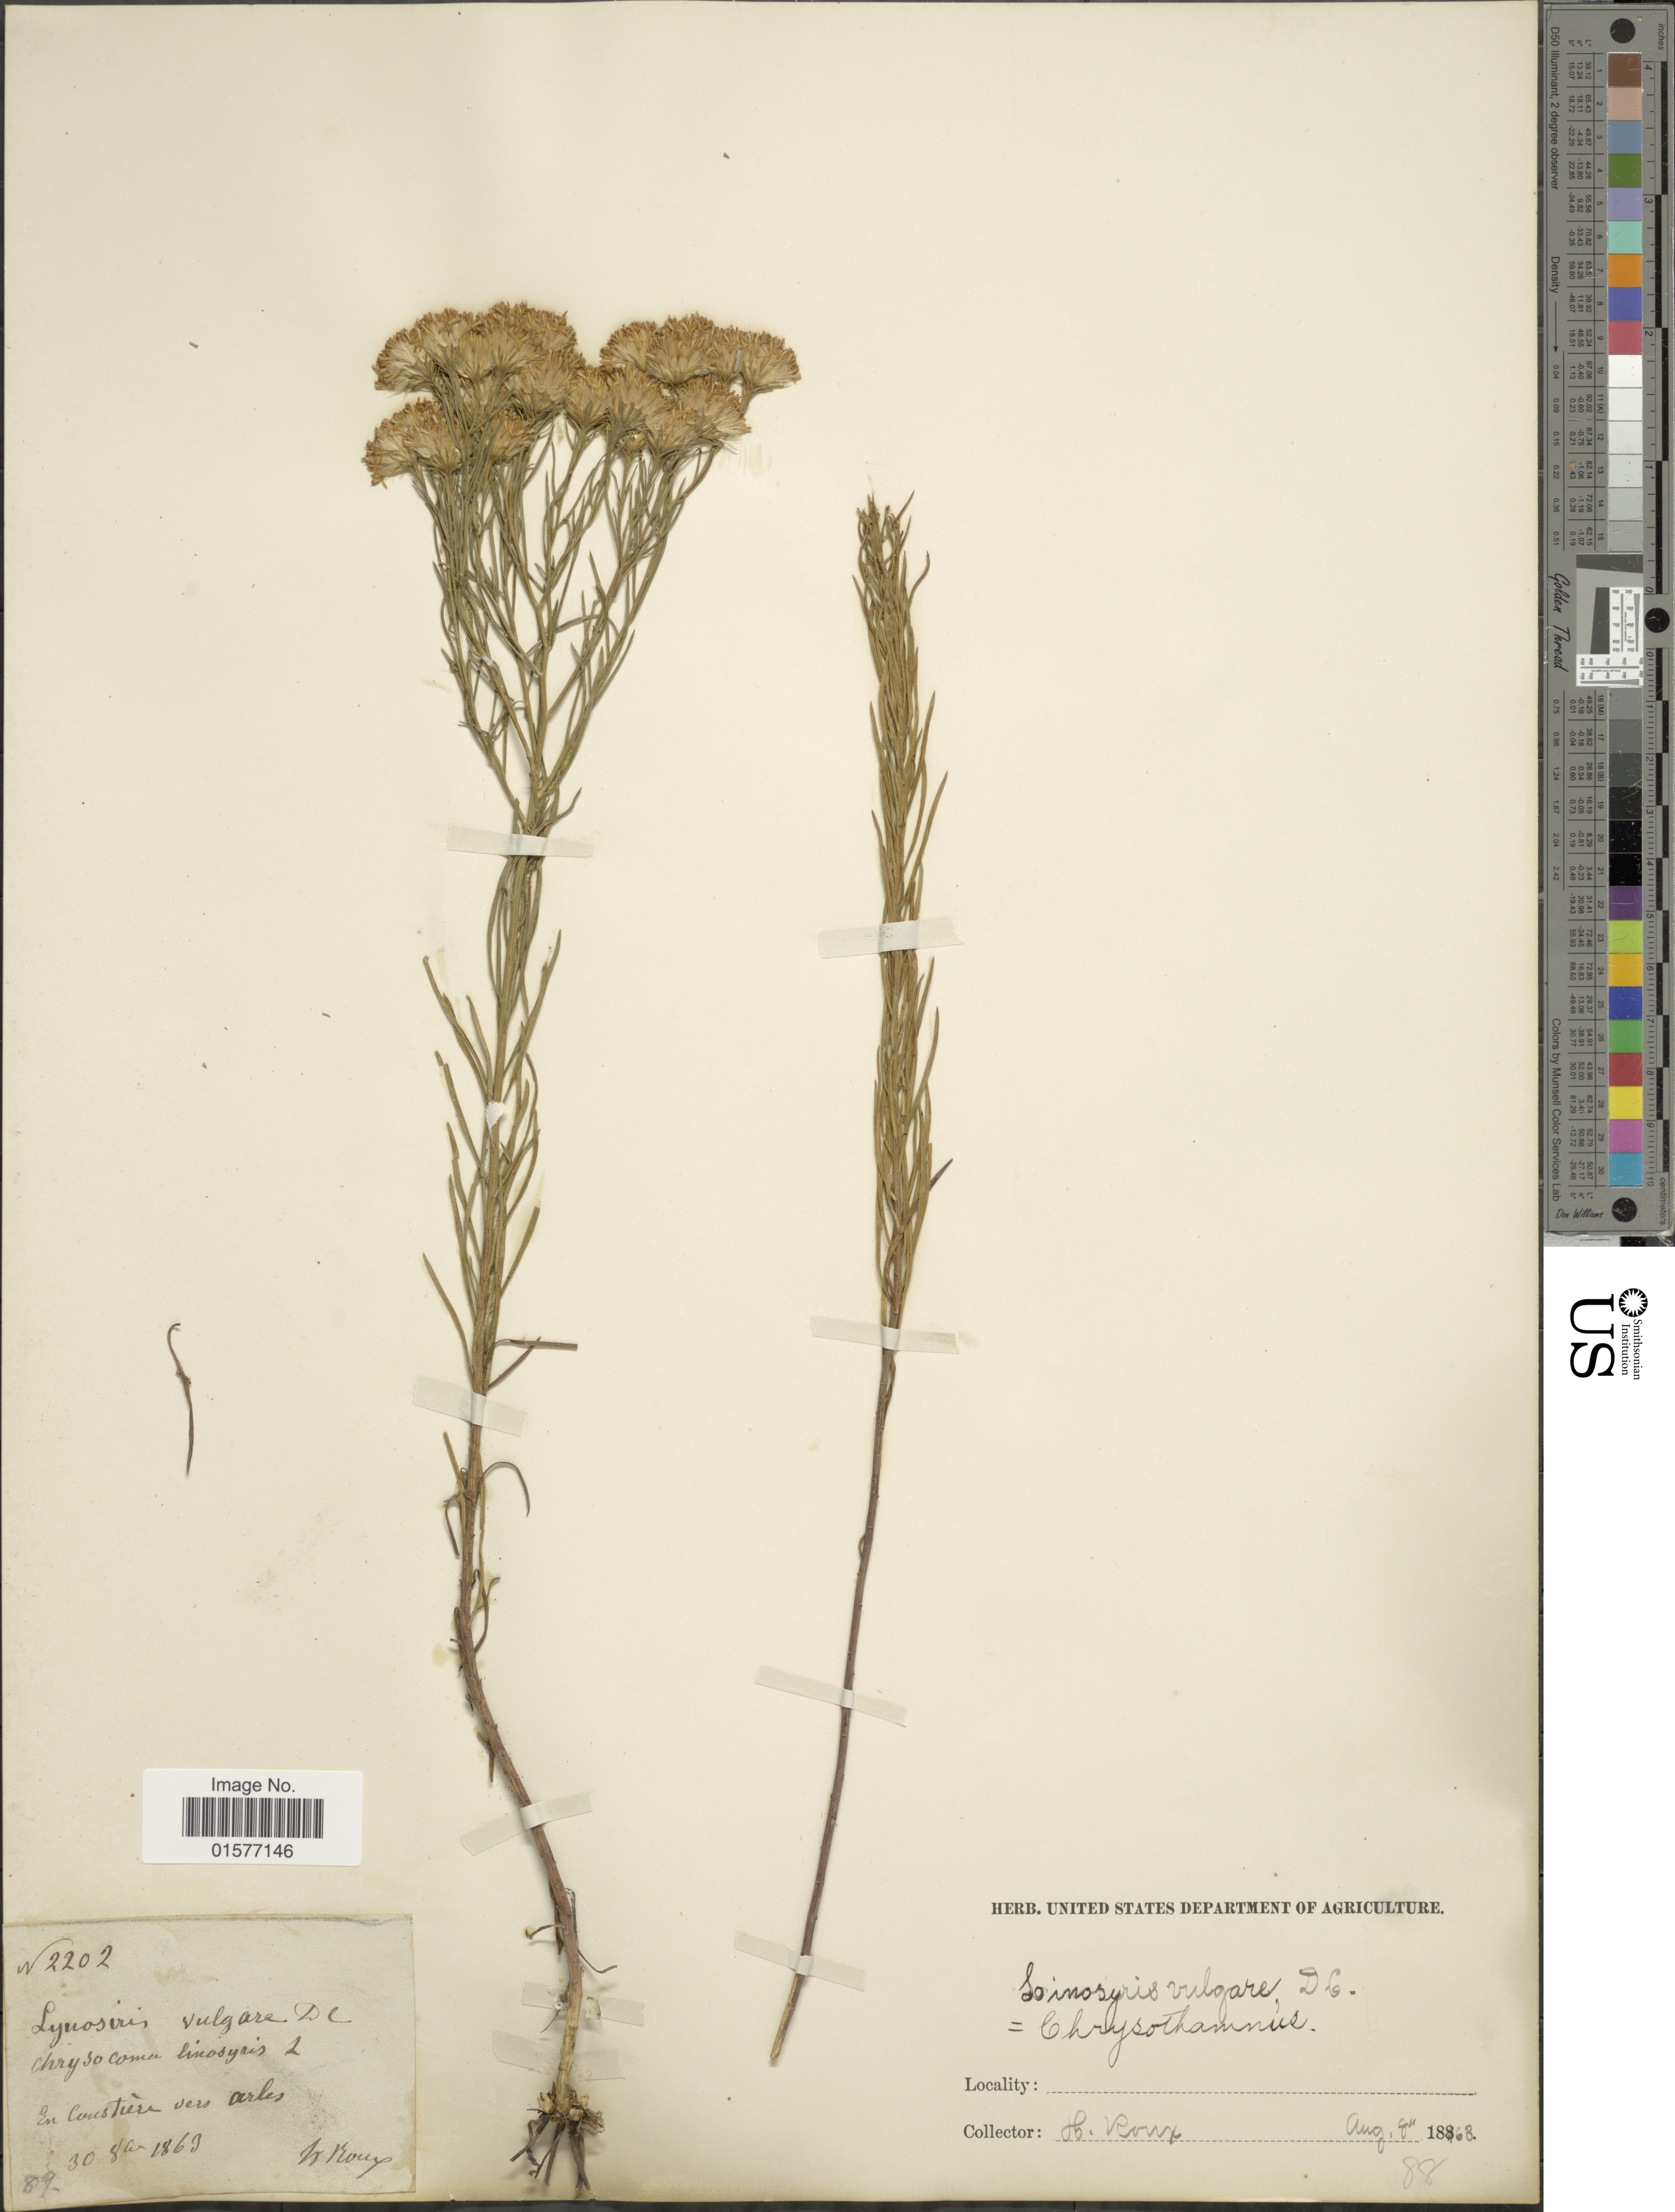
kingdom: Plantae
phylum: Tracheophyta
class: Magnoliopsida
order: Asterales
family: Asteraceae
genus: Linosyris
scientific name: Linosyris vulgaris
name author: Cass. ex Less.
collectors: H. Roux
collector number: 2202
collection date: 1888-08-08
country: France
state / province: Provence-Alpes-Côte d'Azur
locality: En coustiere vers arles [interpreted]